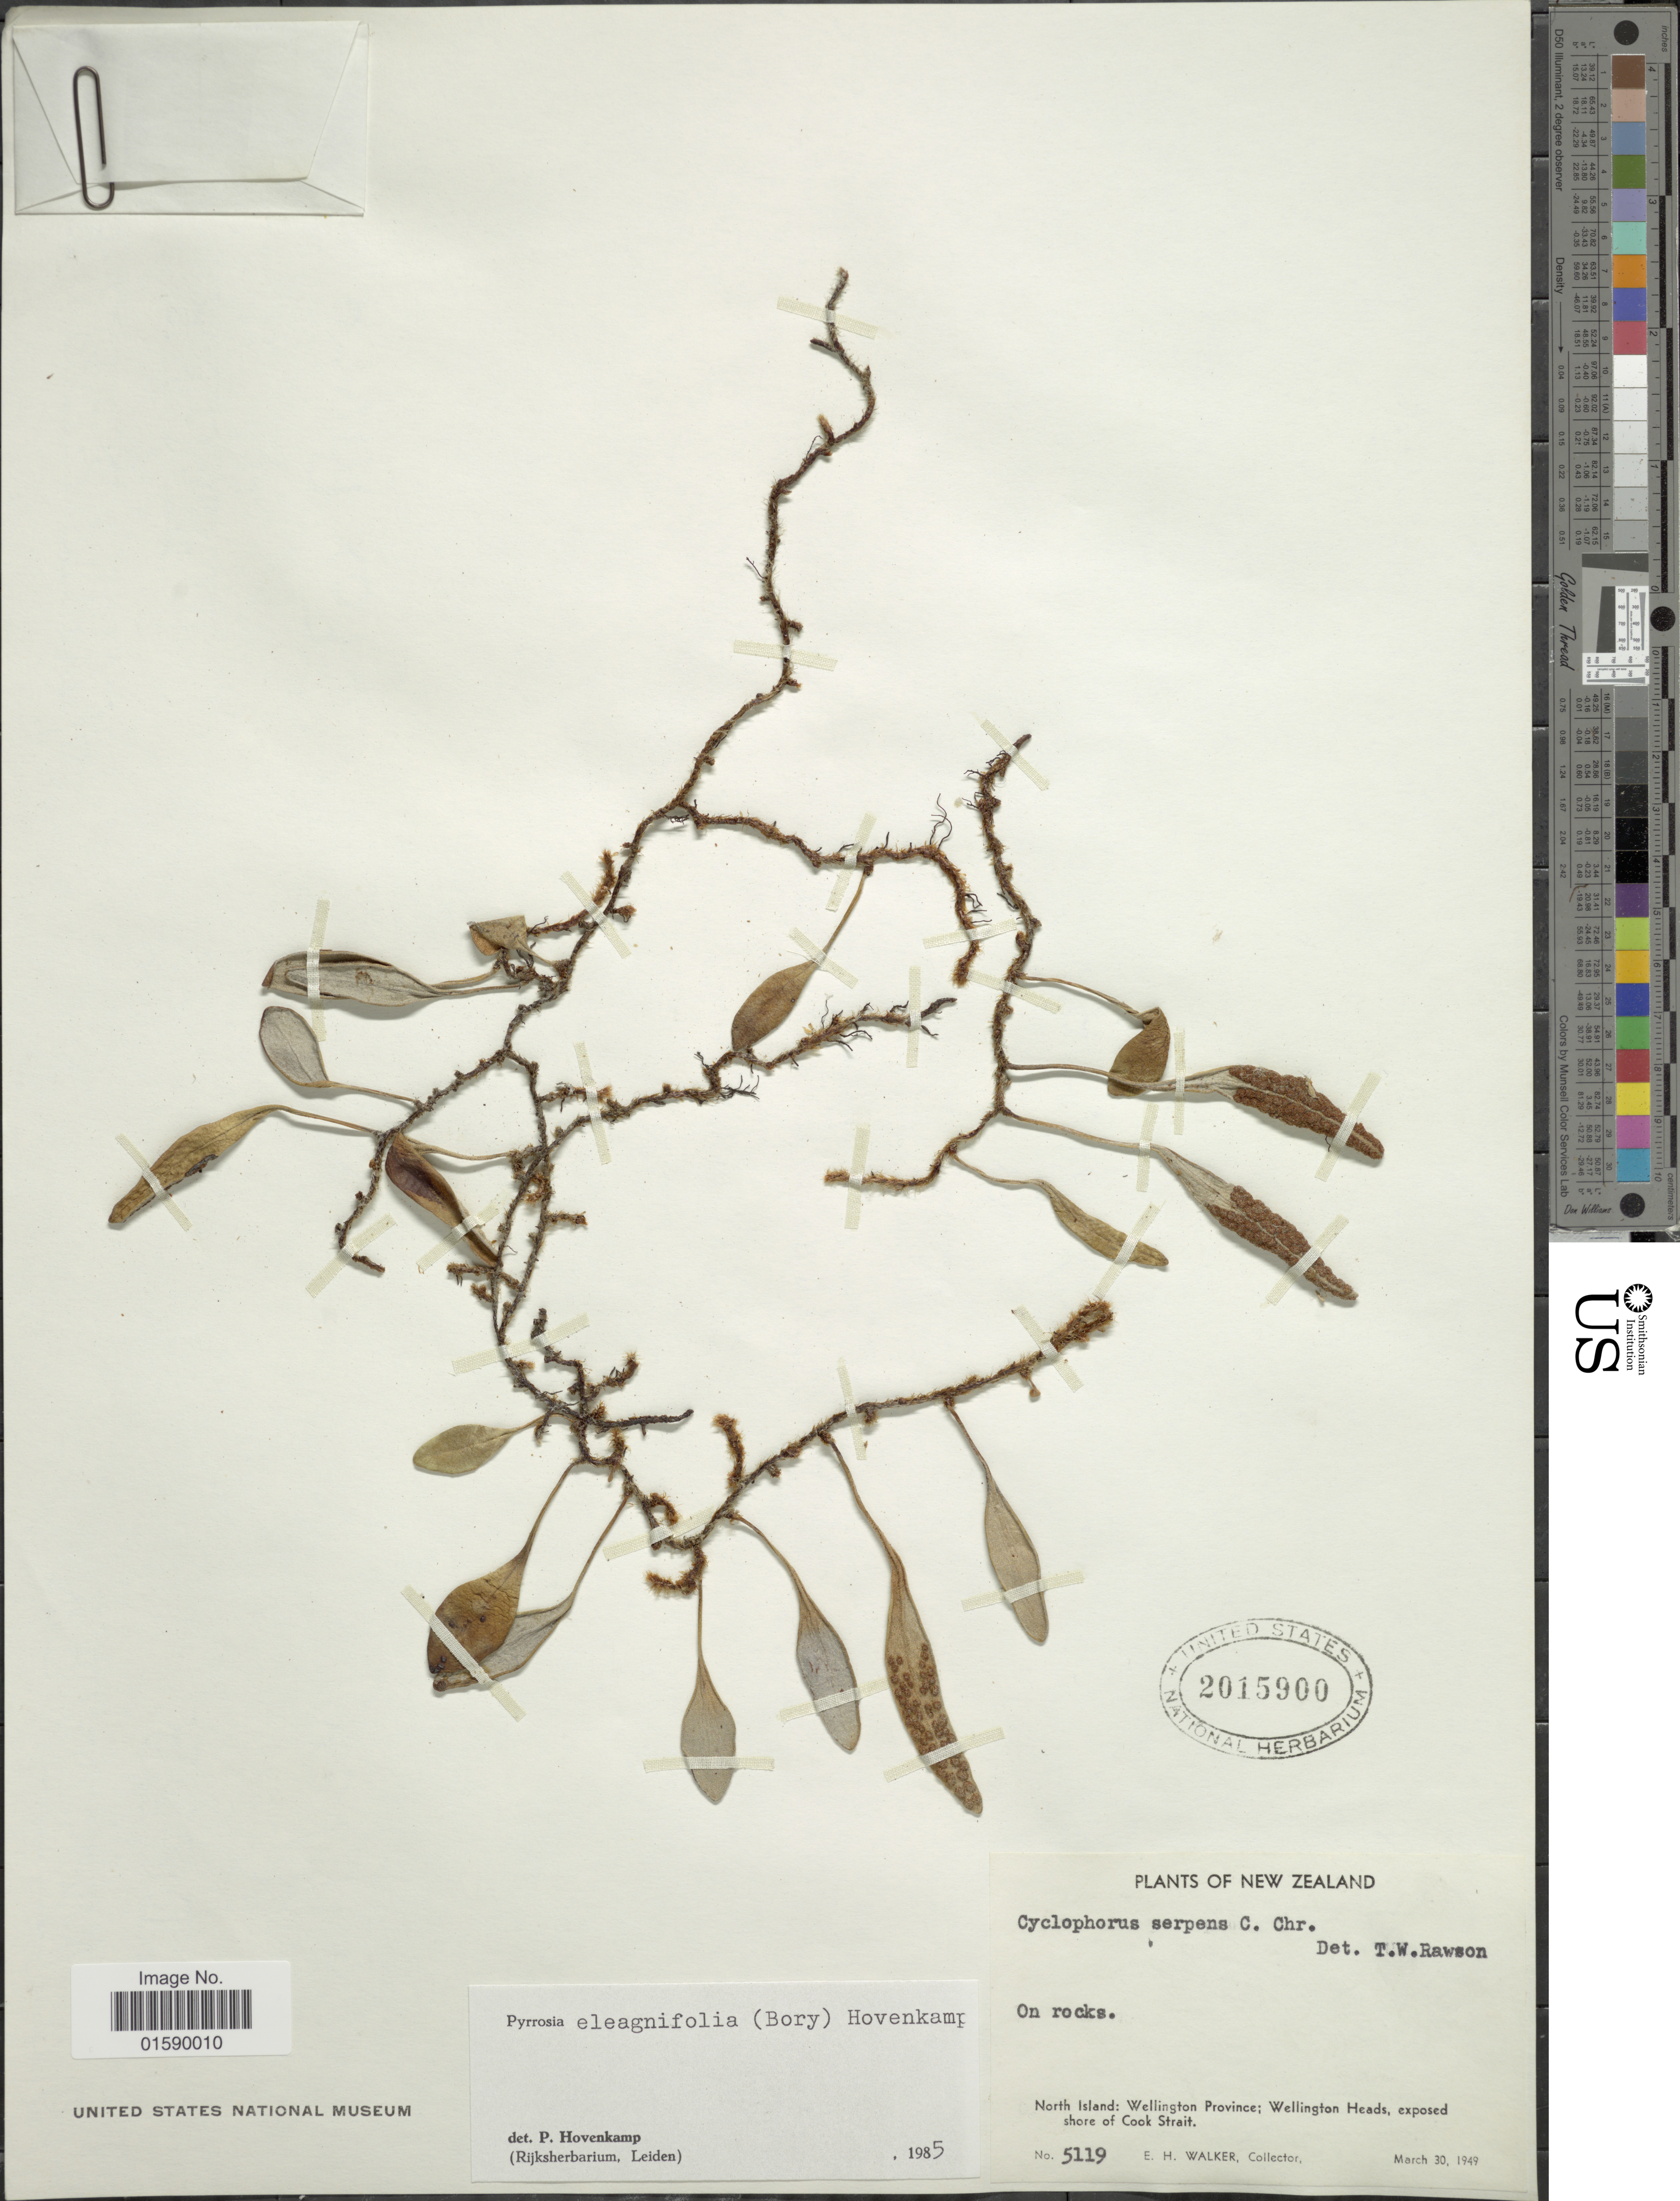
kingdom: Plantae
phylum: Tracheophyta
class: Polypodiopsida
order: Polypodiales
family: Polypodiaceae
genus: Pyrrosia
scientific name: Pyrrosia elaeagnifolia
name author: (Bory) Hovenkamp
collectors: E. H. Walker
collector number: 5119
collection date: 1949-03-30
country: New Zealand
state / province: Wellington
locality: New Zealand, North Island: Wellington Province; Wellington Heads, exposed shore of Cook Strait.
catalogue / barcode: US 2015900